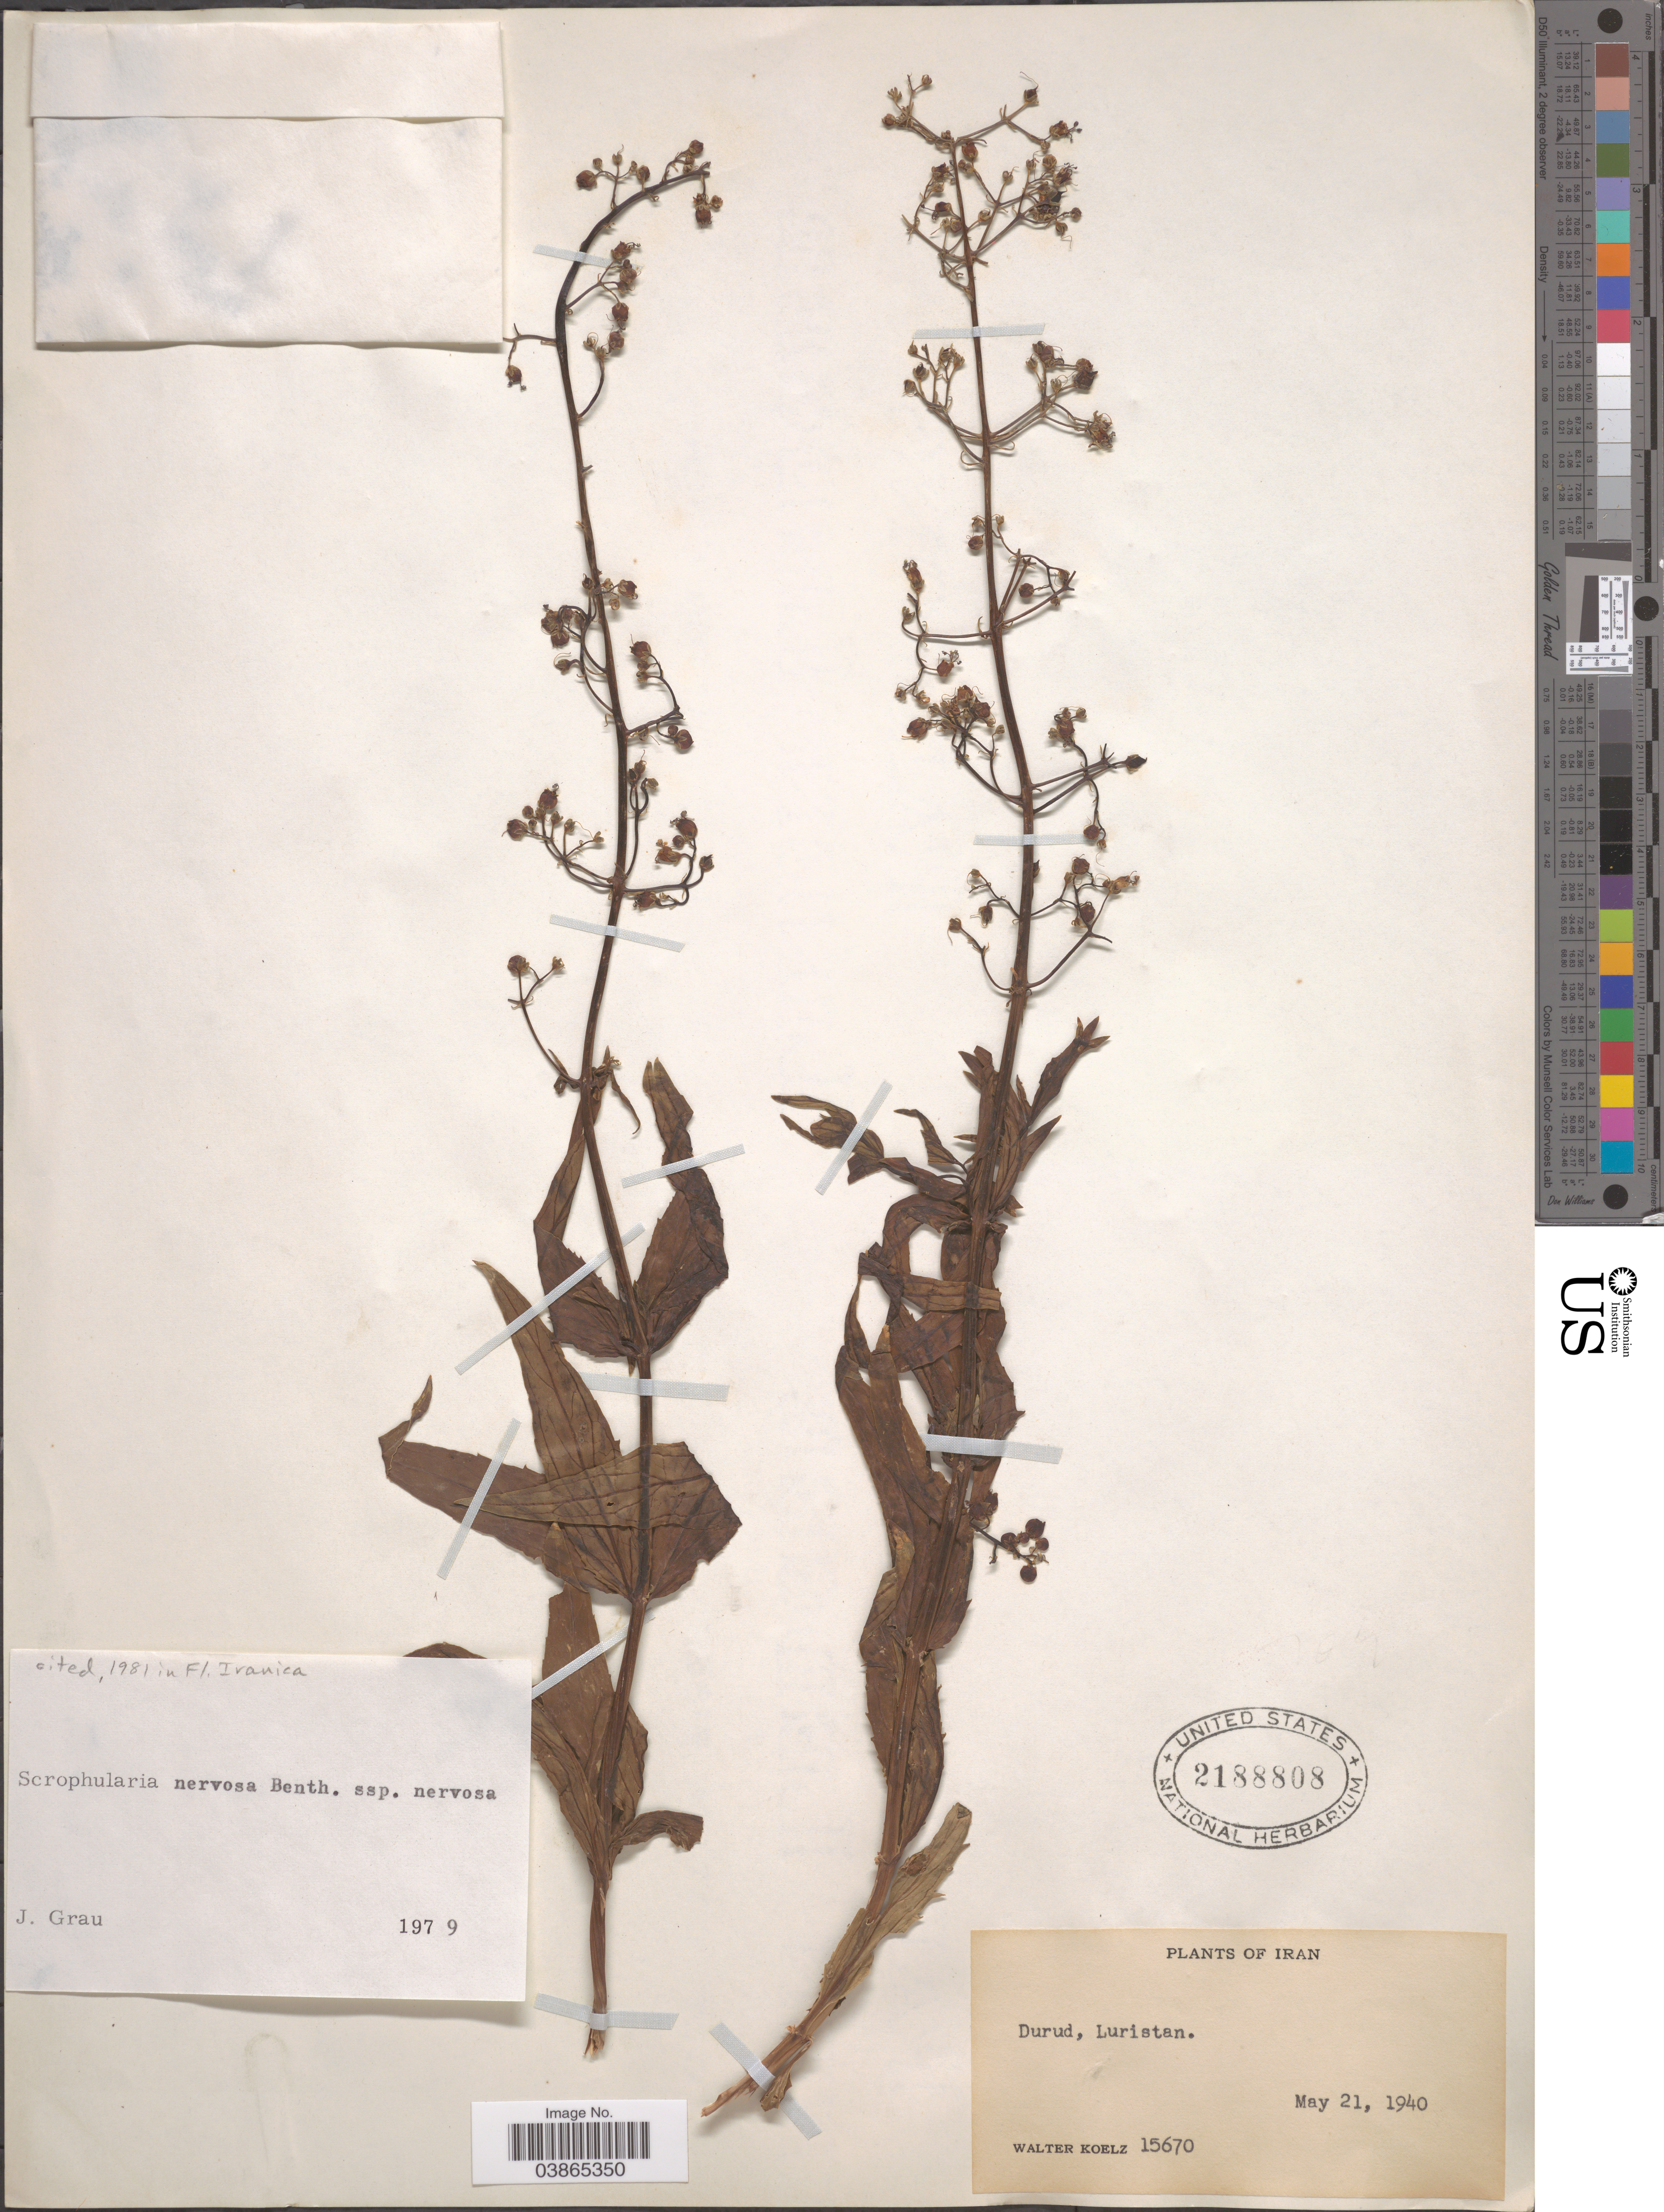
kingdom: Plantae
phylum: Tracheophyta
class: Magnoliopsida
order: Lamiales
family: Scrophulariaceae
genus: Scrophularia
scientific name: Scrophularia nervosa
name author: Benth.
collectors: W. N. Koelz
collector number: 15670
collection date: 1940-05-21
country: Iran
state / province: Lorestan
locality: Durud, Luristan.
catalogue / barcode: US 2188808